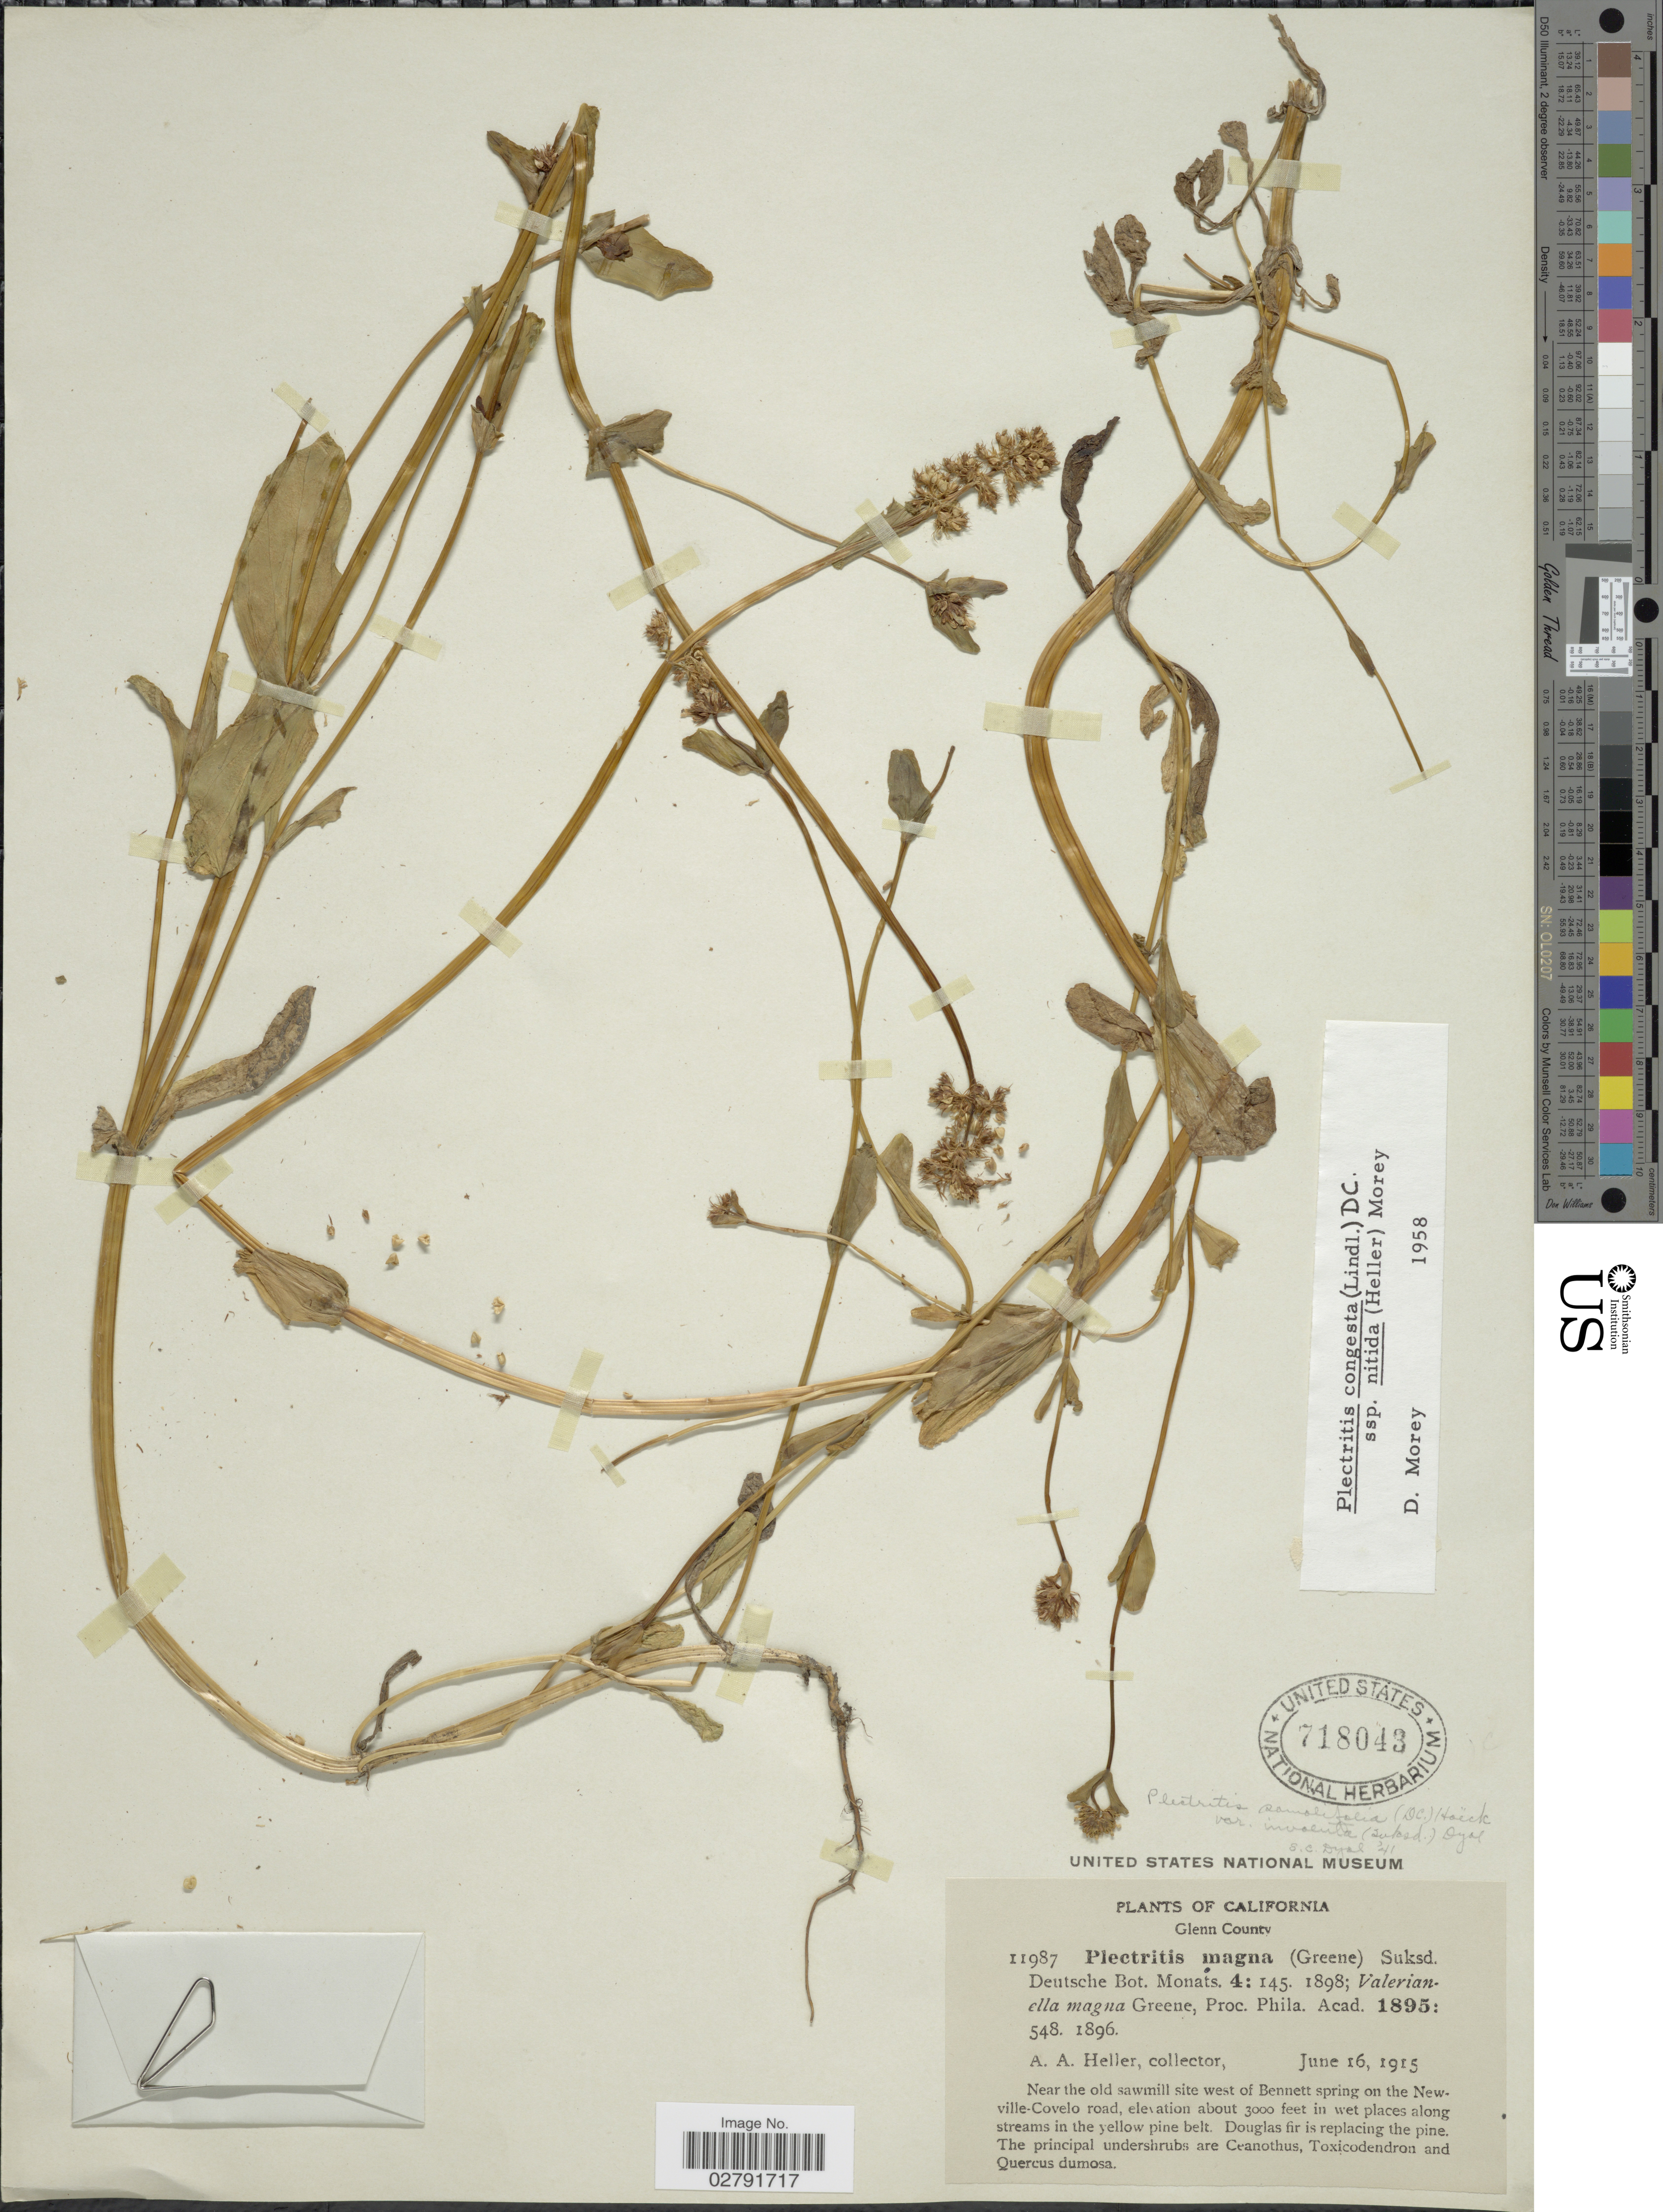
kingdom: Plantae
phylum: Tracheophyta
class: Magnoliopsida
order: Dipsacales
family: Caprifoliaceae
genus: Plectritis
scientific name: Plectritis congesta subsp. nitida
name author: (A. Heller) Morey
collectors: A. A. Heller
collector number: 11987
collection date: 1915-06-16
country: United States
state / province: California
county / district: Glenn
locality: Glenn County. Near the old sawmill site west of Bennett spring on the New-ville-Covelo road.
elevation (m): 914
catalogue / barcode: US 718043